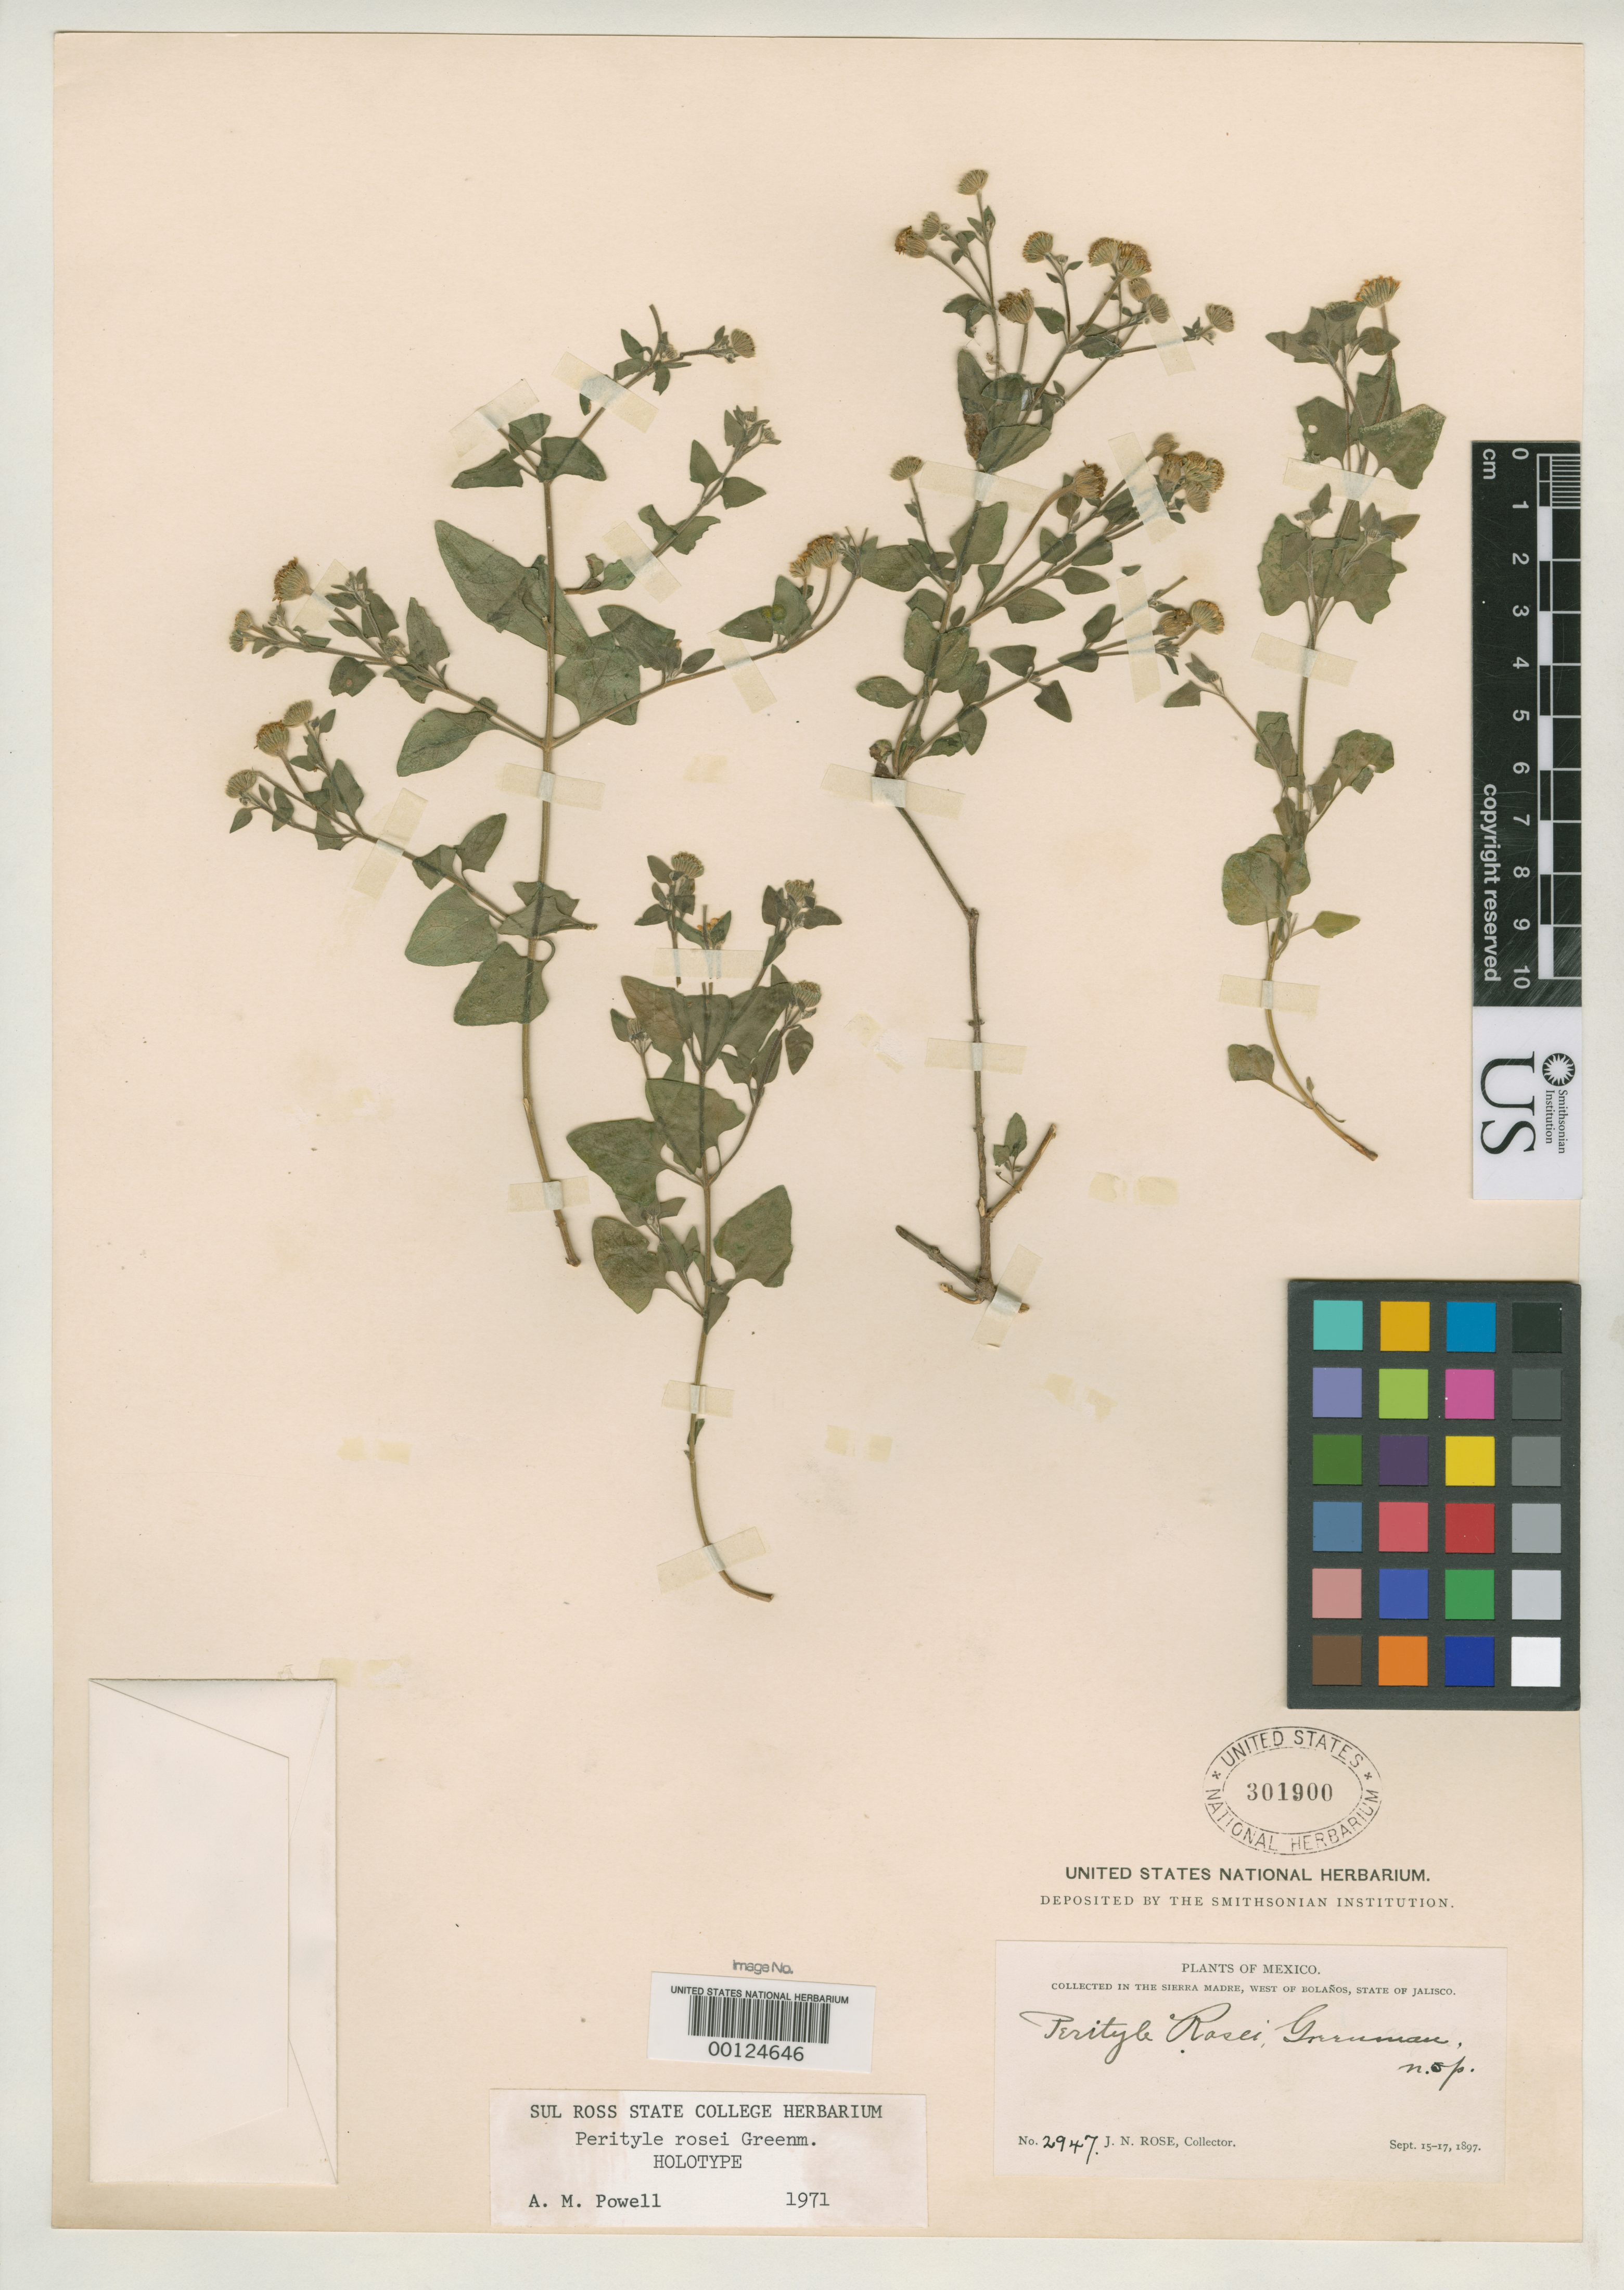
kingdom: Plantae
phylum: Tracheophyta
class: Magnoliopsida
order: Asterales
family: Asteraceae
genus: Perityle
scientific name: Perityle rosei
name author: Greenm.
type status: Type Collection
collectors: J. N. Rose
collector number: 2947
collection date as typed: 15 Sep 1897 to 17 Sep 1897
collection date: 1897-09-15/1897-09-17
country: Mexico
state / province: Jalisco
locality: Sierra Madre, W of Bolanos.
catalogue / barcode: US 301900